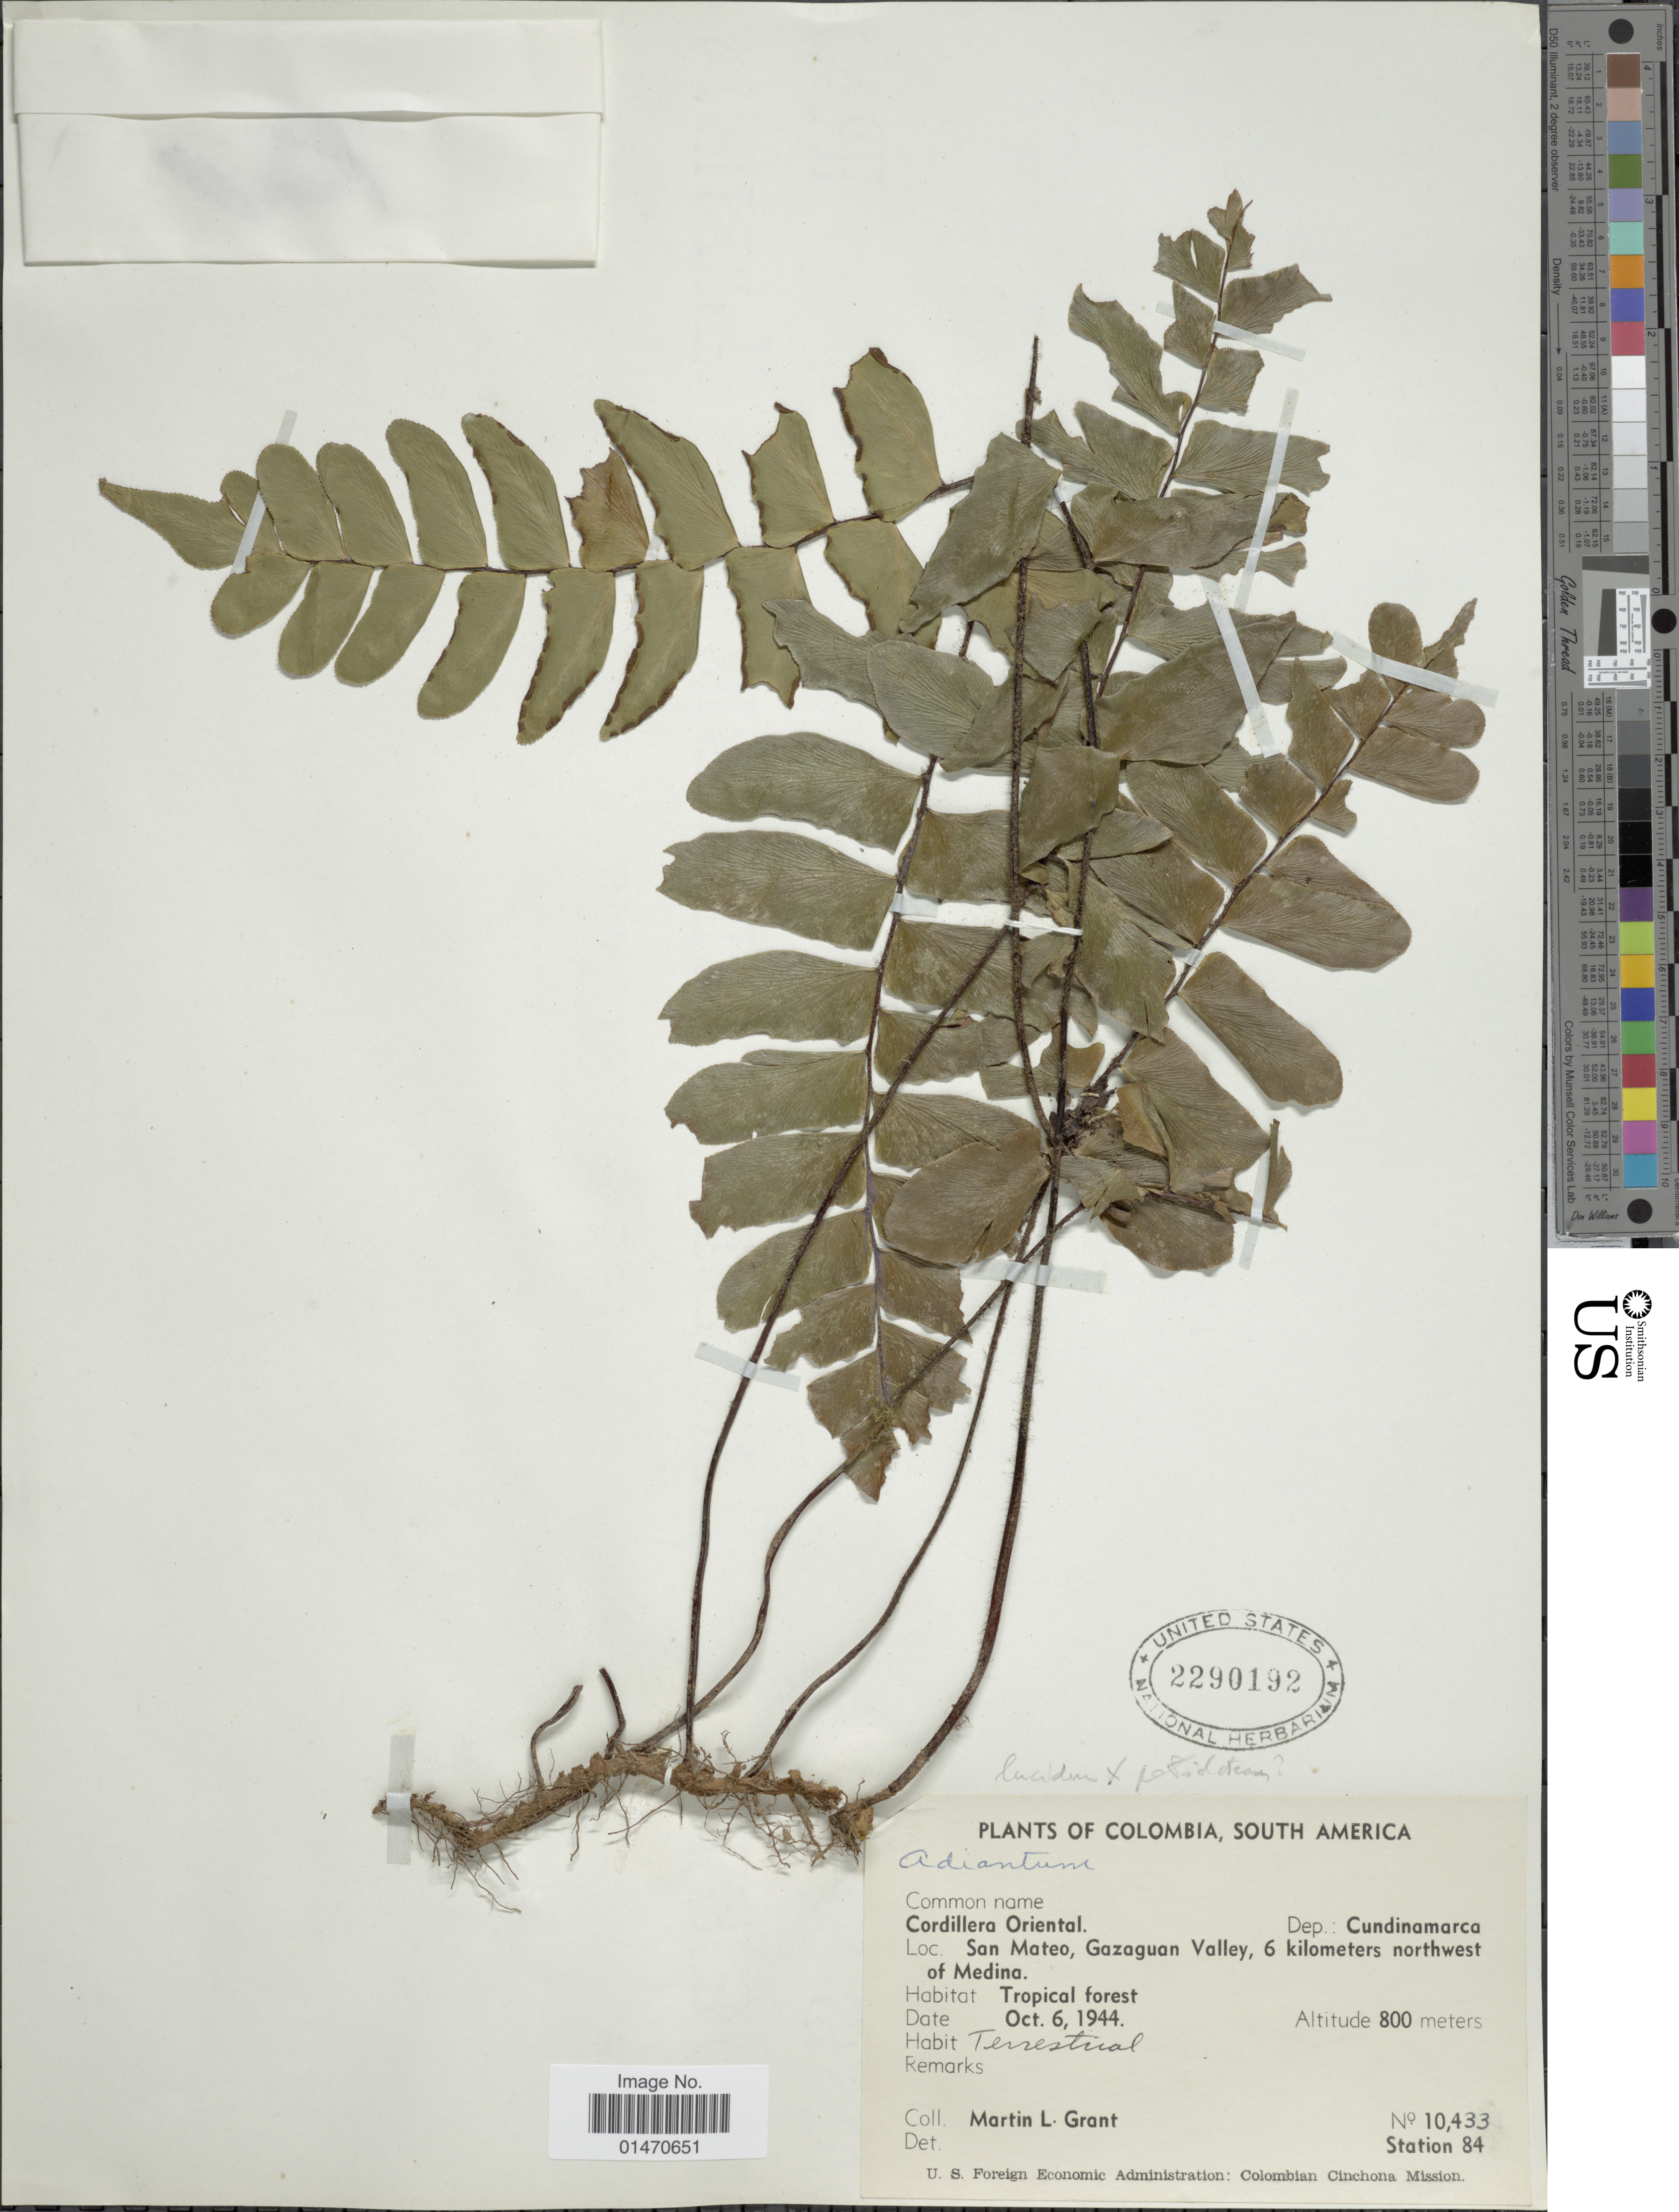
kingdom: Plantae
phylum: Tracheophyta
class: Polypodiopsida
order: Polypodiales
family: Pteridaceae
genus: Adiantum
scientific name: Adiantum lucidum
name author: (Cav.) Sw.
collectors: M. L. Grant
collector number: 10433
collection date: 1944-10-06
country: Colombia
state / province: Cundinamarca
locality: South America, Cordillera Oriental, Dep.: Cundinamarca, San mateo, Gazaguan valley, 6km northwest of Medina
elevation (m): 800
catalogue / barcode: US 2290192